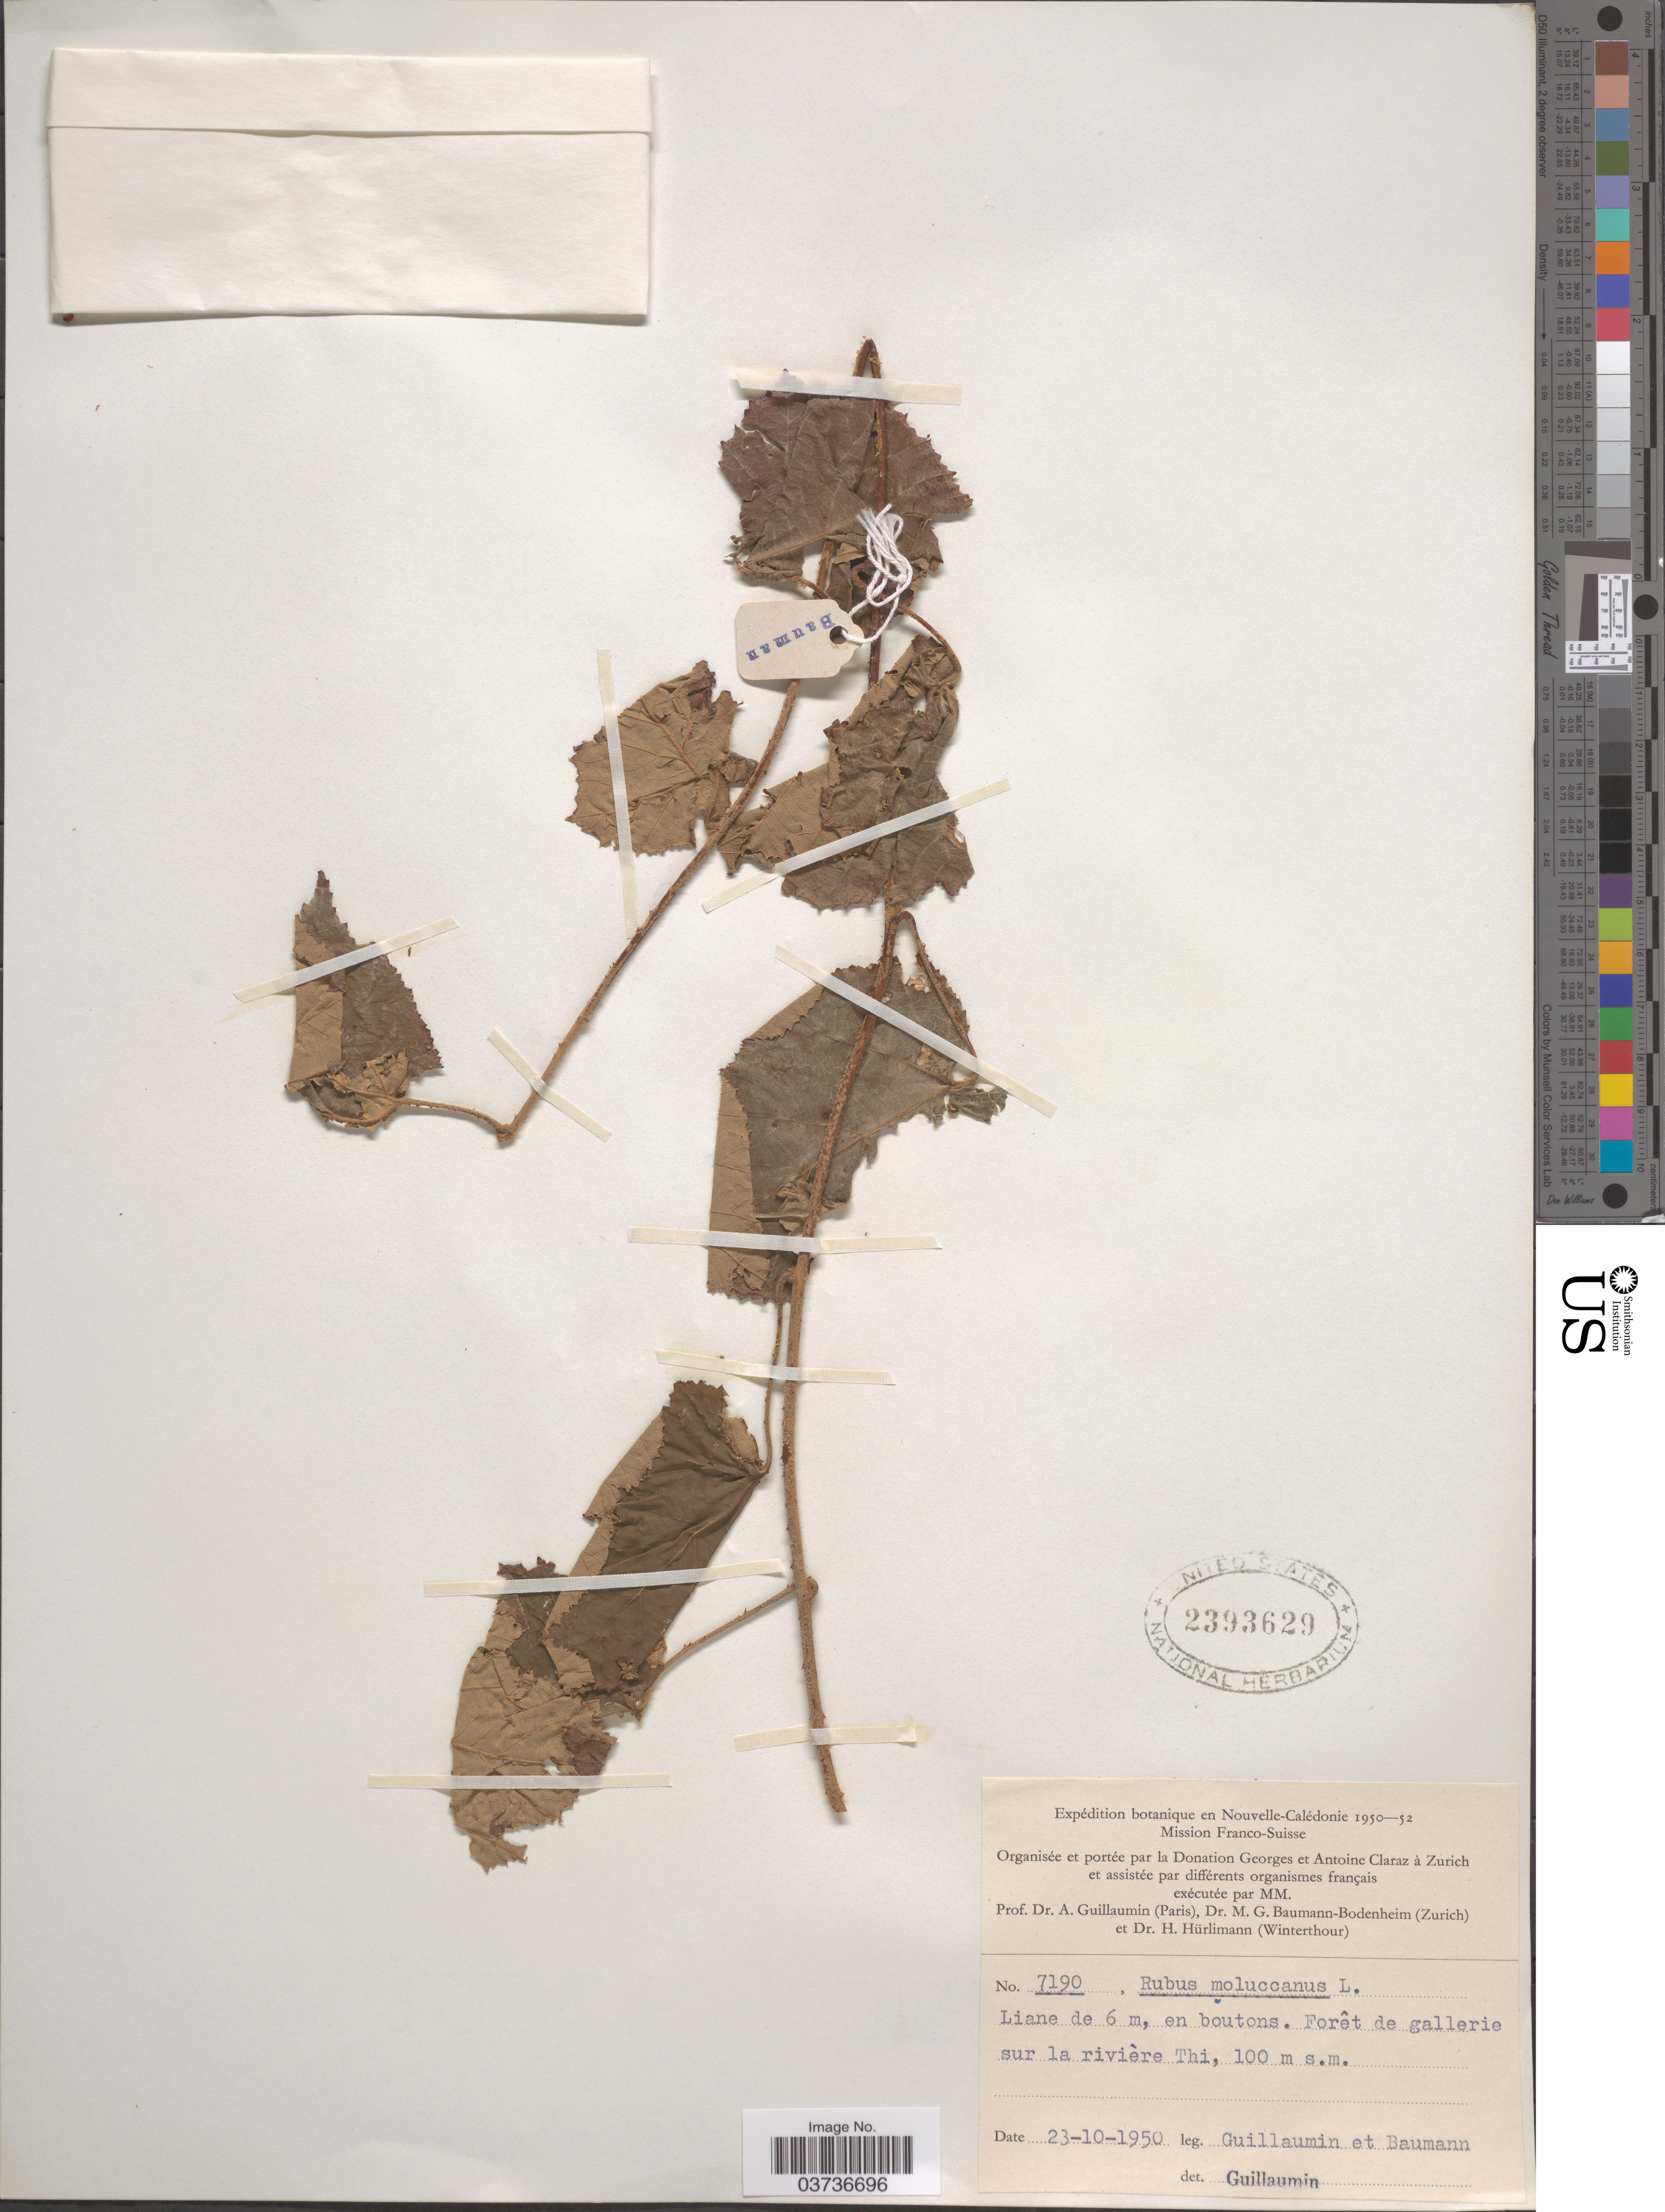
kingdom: Plantae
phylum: Tracheophyta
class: Magnoliopsida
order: Rosales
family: Rosaceae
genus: Rubus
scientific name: Rubus moluccanus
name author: L.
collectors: A. Guillaumin & M. G. Baumann-Bodenheim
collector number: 7190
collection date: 1950-10-23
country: New Caledonia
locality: Forêt de gallerie sur la rivière Thi.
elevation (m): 100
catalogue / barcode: US 2393629